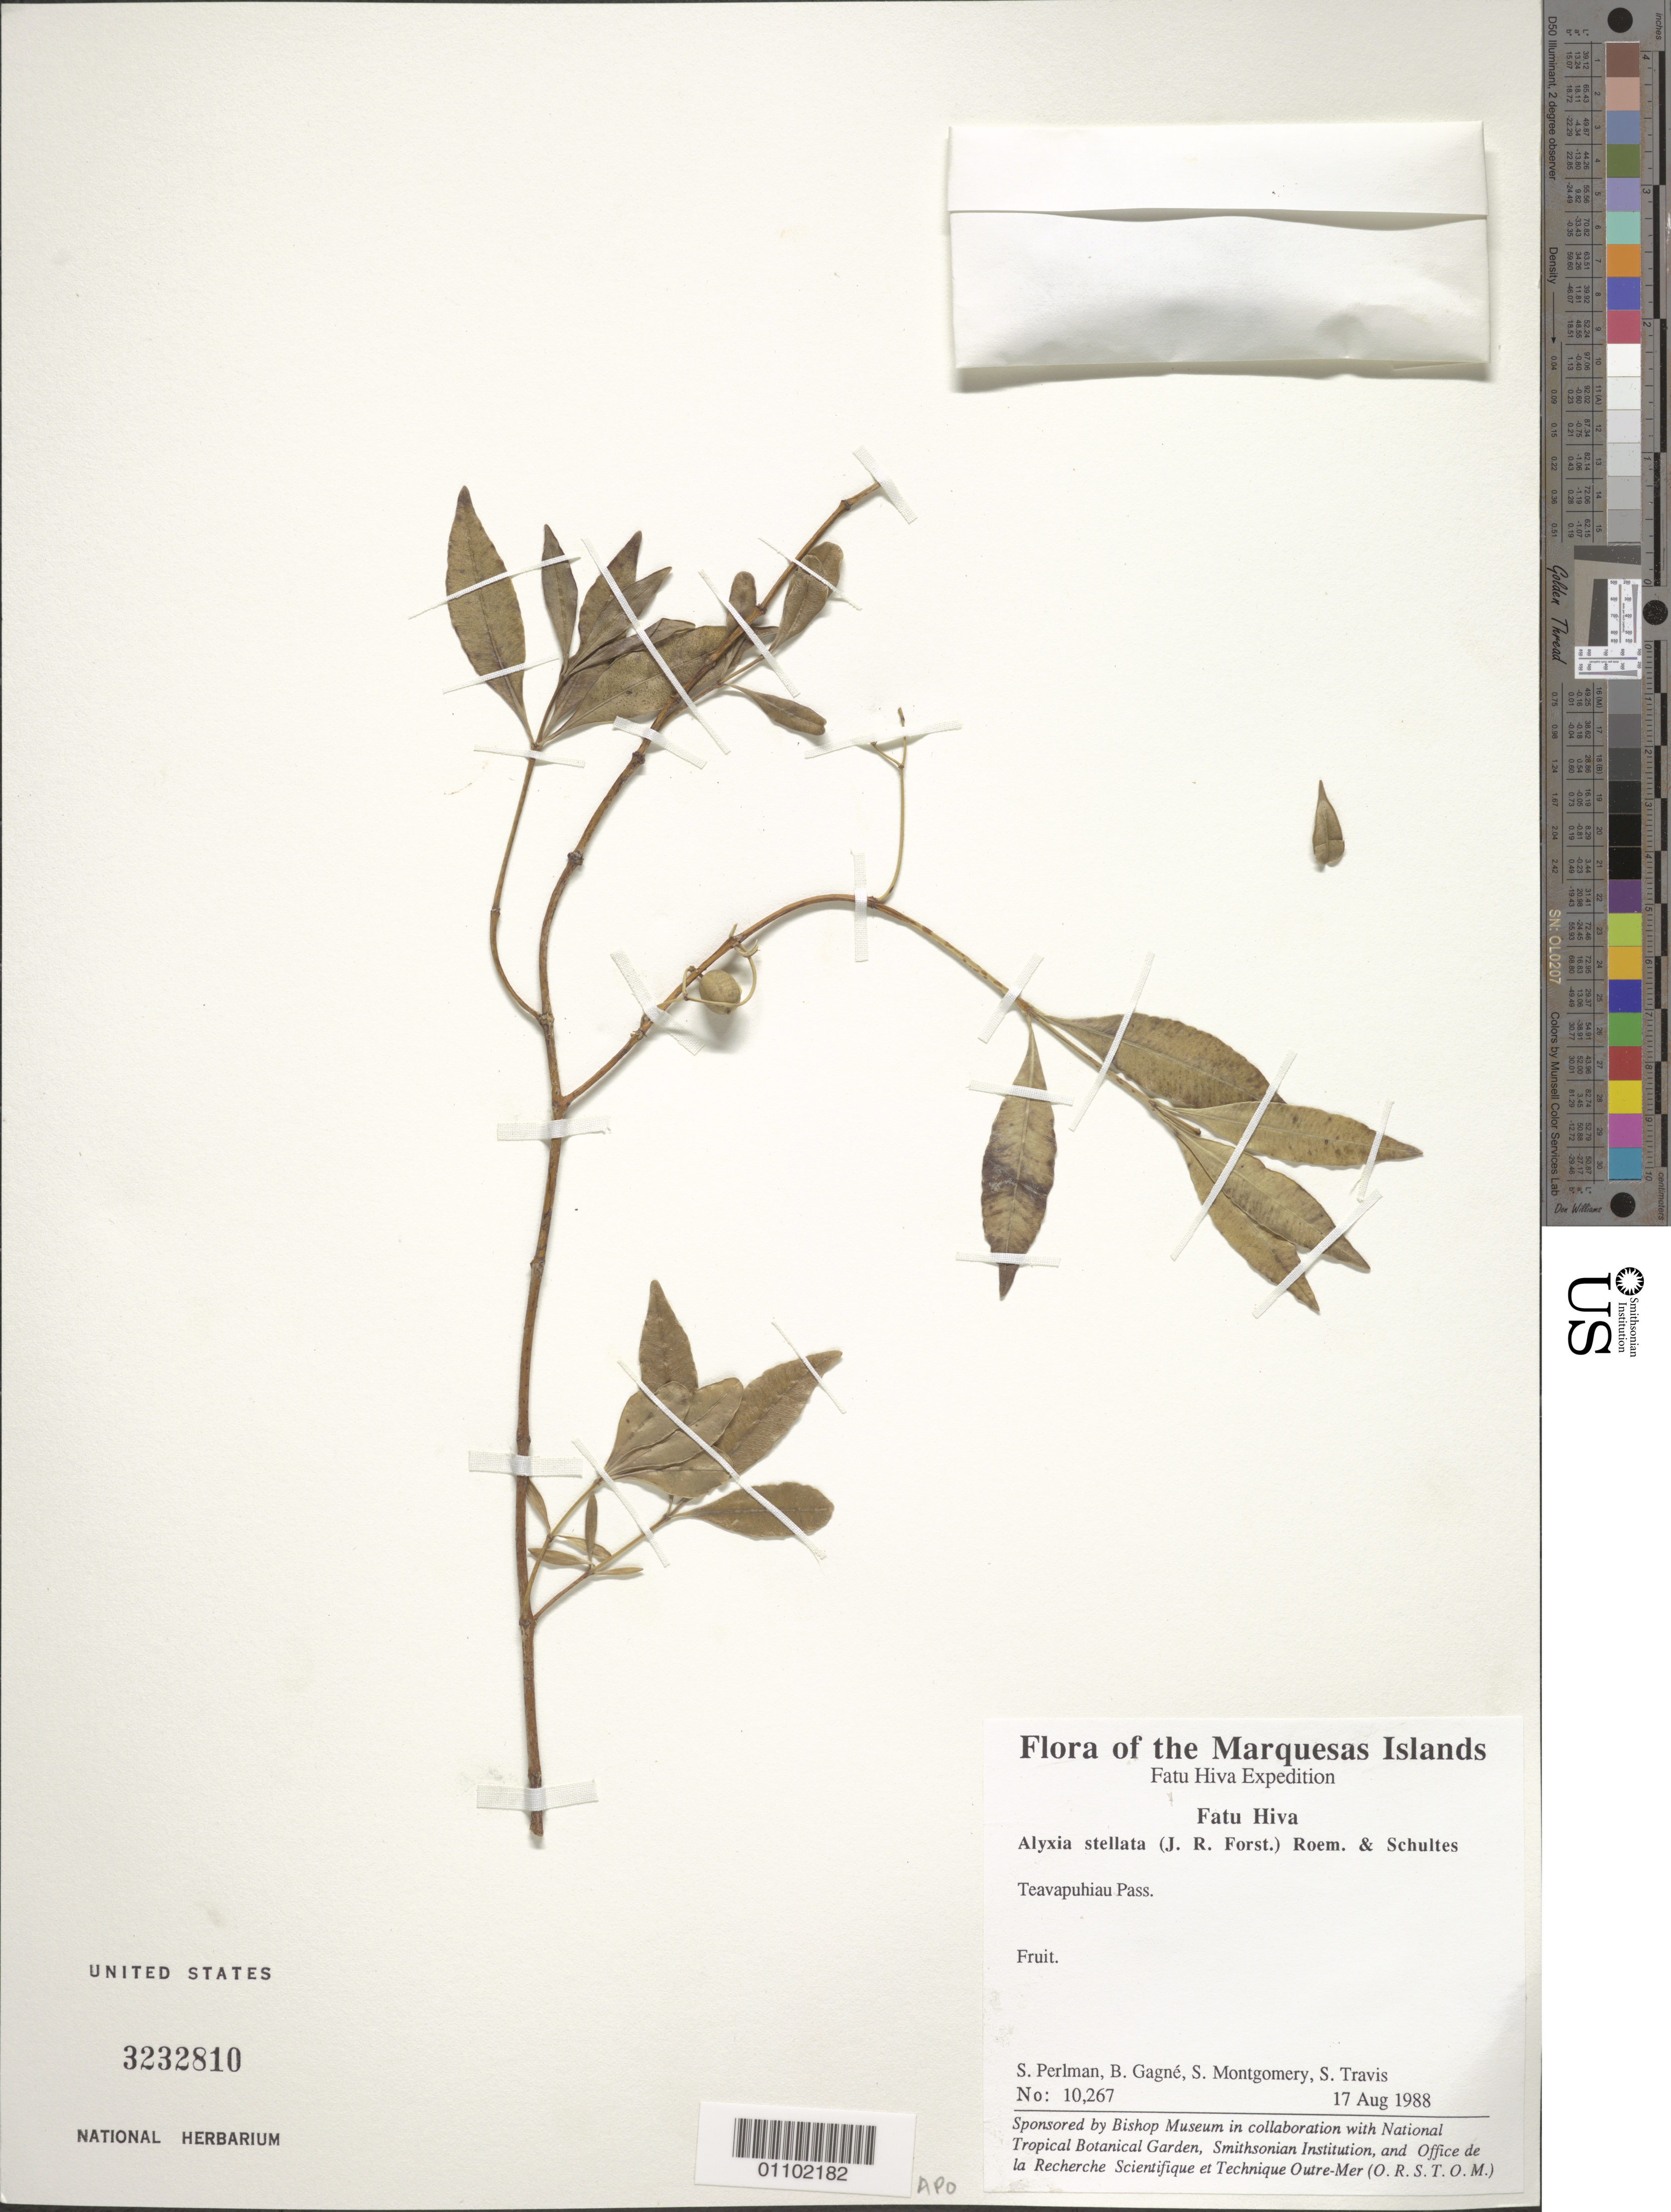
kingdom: Plantae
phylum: Tracheophyta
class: Magnoliopsida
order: Gentianales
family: Apocynaceae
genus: Alyxia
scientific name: Alyxia stellata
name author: (J.R. Forst. & G. Forst.) Roem. & Schult.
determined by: Wagner, W. L., (BOT), Smithsonian Institution - National Museum of Natural History (UNITED STATES)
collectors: S. P. Perlman, B. H. Gagné, S. Montgomery & S. Travis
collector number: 10267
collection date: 1988-08-17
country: French Polynesia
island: Fatu Hiva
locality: Teavapuhiau Pass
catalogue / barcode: US 3232810